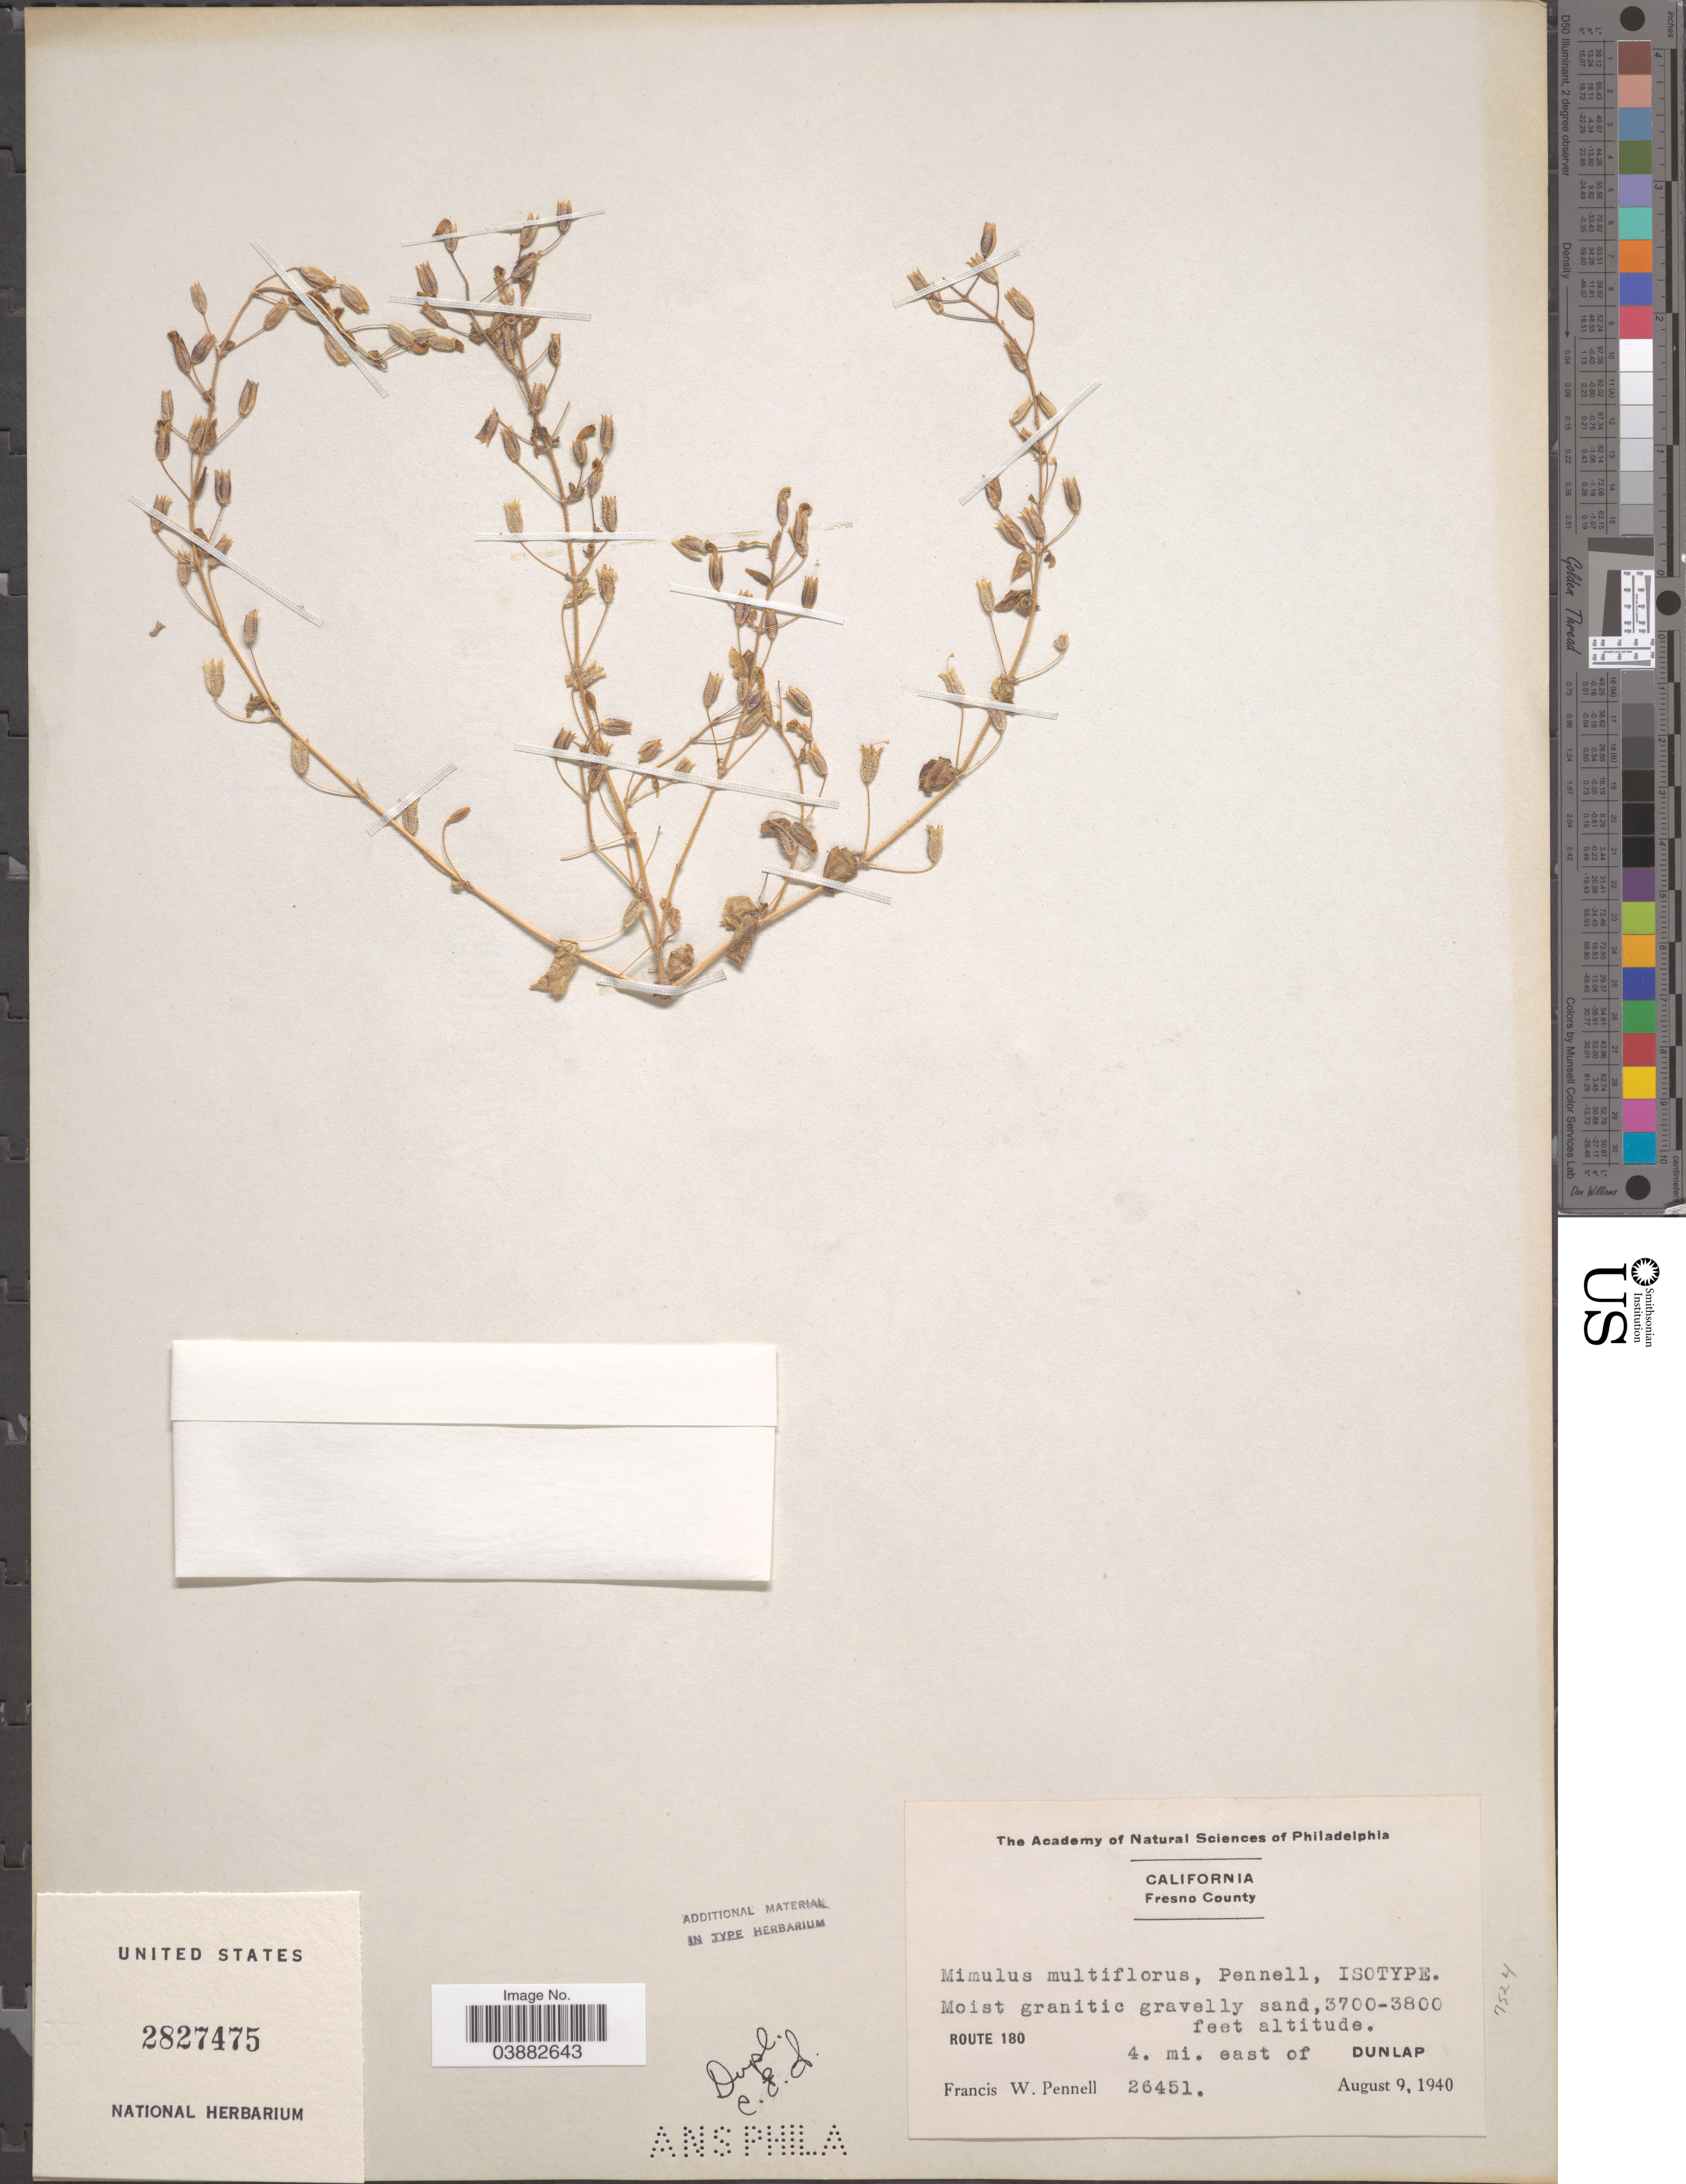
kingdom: Plantae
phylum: Tracheophyta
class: Magnoliopsida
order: Lamiales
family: Phrymaceae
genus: Mimulus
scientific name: Mimulus multiflorus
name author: Pennell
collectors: F. W. Pennell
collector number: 26451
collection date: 1940-08-09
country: United States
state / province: California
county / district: Fresno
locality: Fresno County. Route 180. 4 mi. east of Dunlap.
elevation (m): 1128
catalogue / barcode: US 2827475